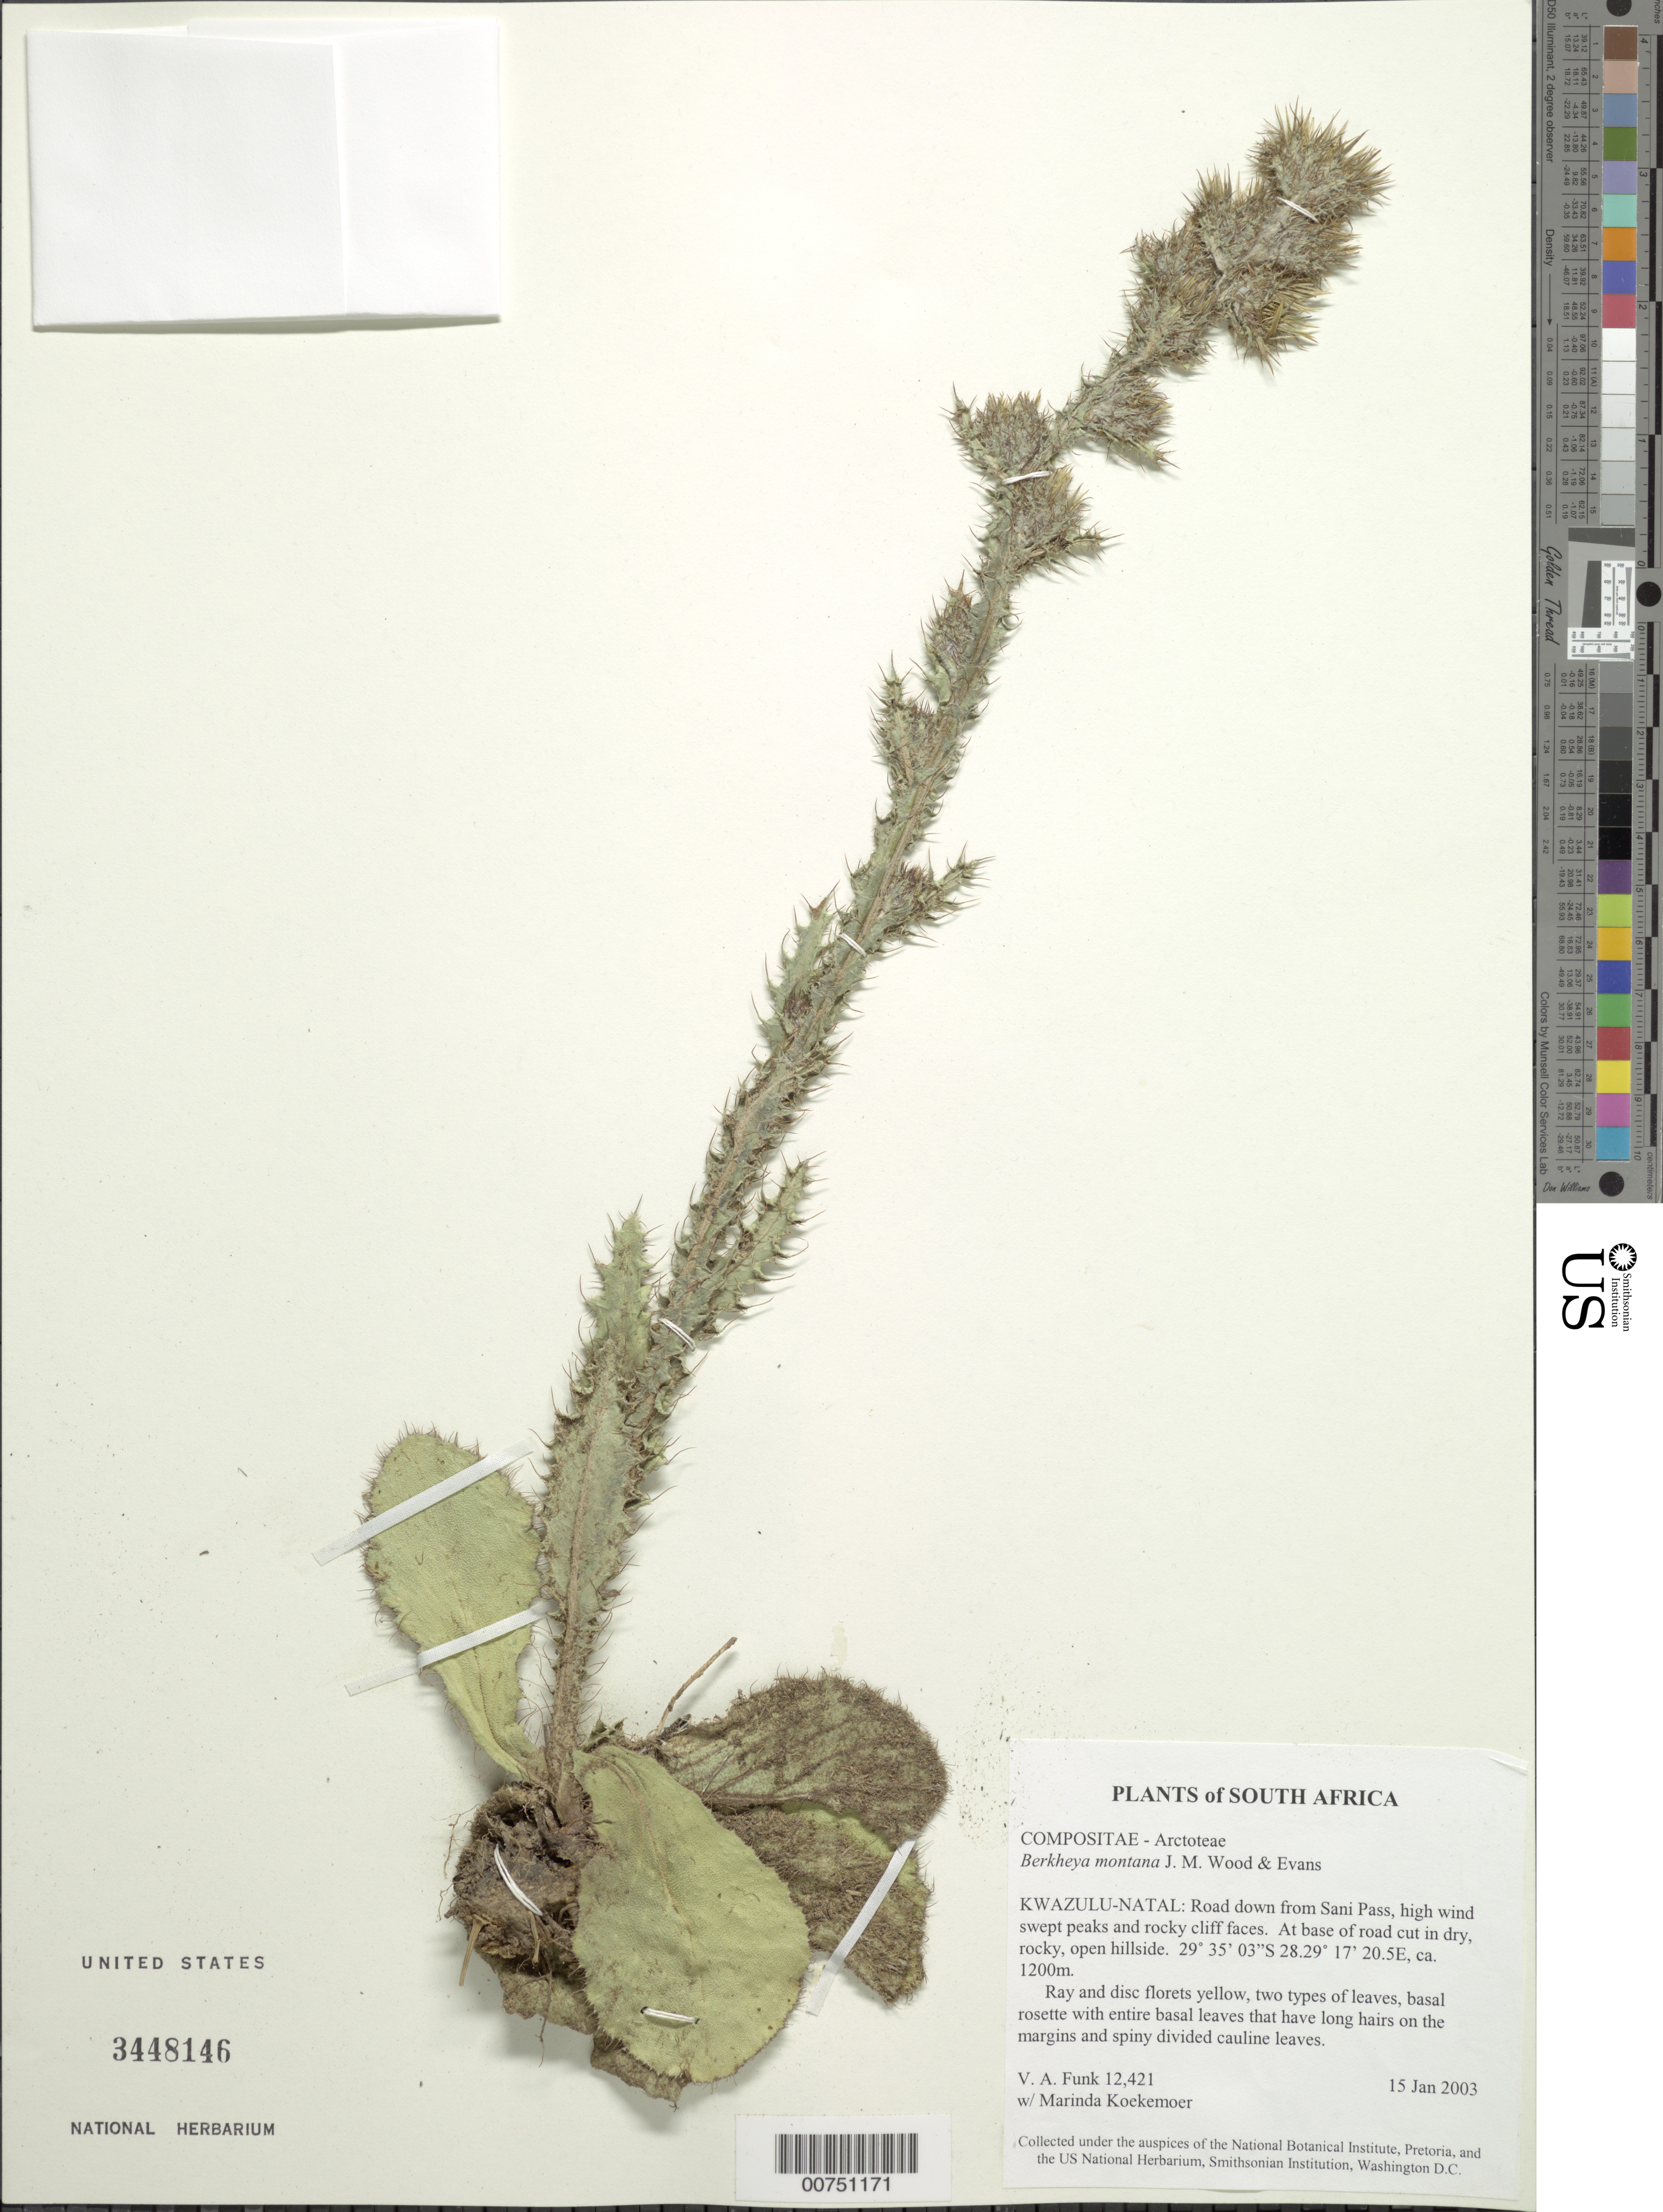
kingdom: Plantae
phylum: Tracheophyta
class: Magnoliopsida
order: Asterales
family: Asteraceae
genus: Berkheya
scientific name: Berkheya montana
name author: J.M. Wood & M.S. Evans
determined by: Funk, Vicki A., (BOT), Smithsonian Institution - National Museum of Natural History (UNITED STATES)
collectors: V. Funk & M. Koekemoer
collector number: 12421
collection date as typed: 15 January 2003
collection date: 2003-01-15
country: South Africa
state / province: KwaZulu-Natal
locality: Sani Pass, road down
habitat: High wind swept peaks and rocky cliff faces, at base of road cut in dry, rocky, open hillside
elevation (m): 1200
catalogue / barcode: US 3448146